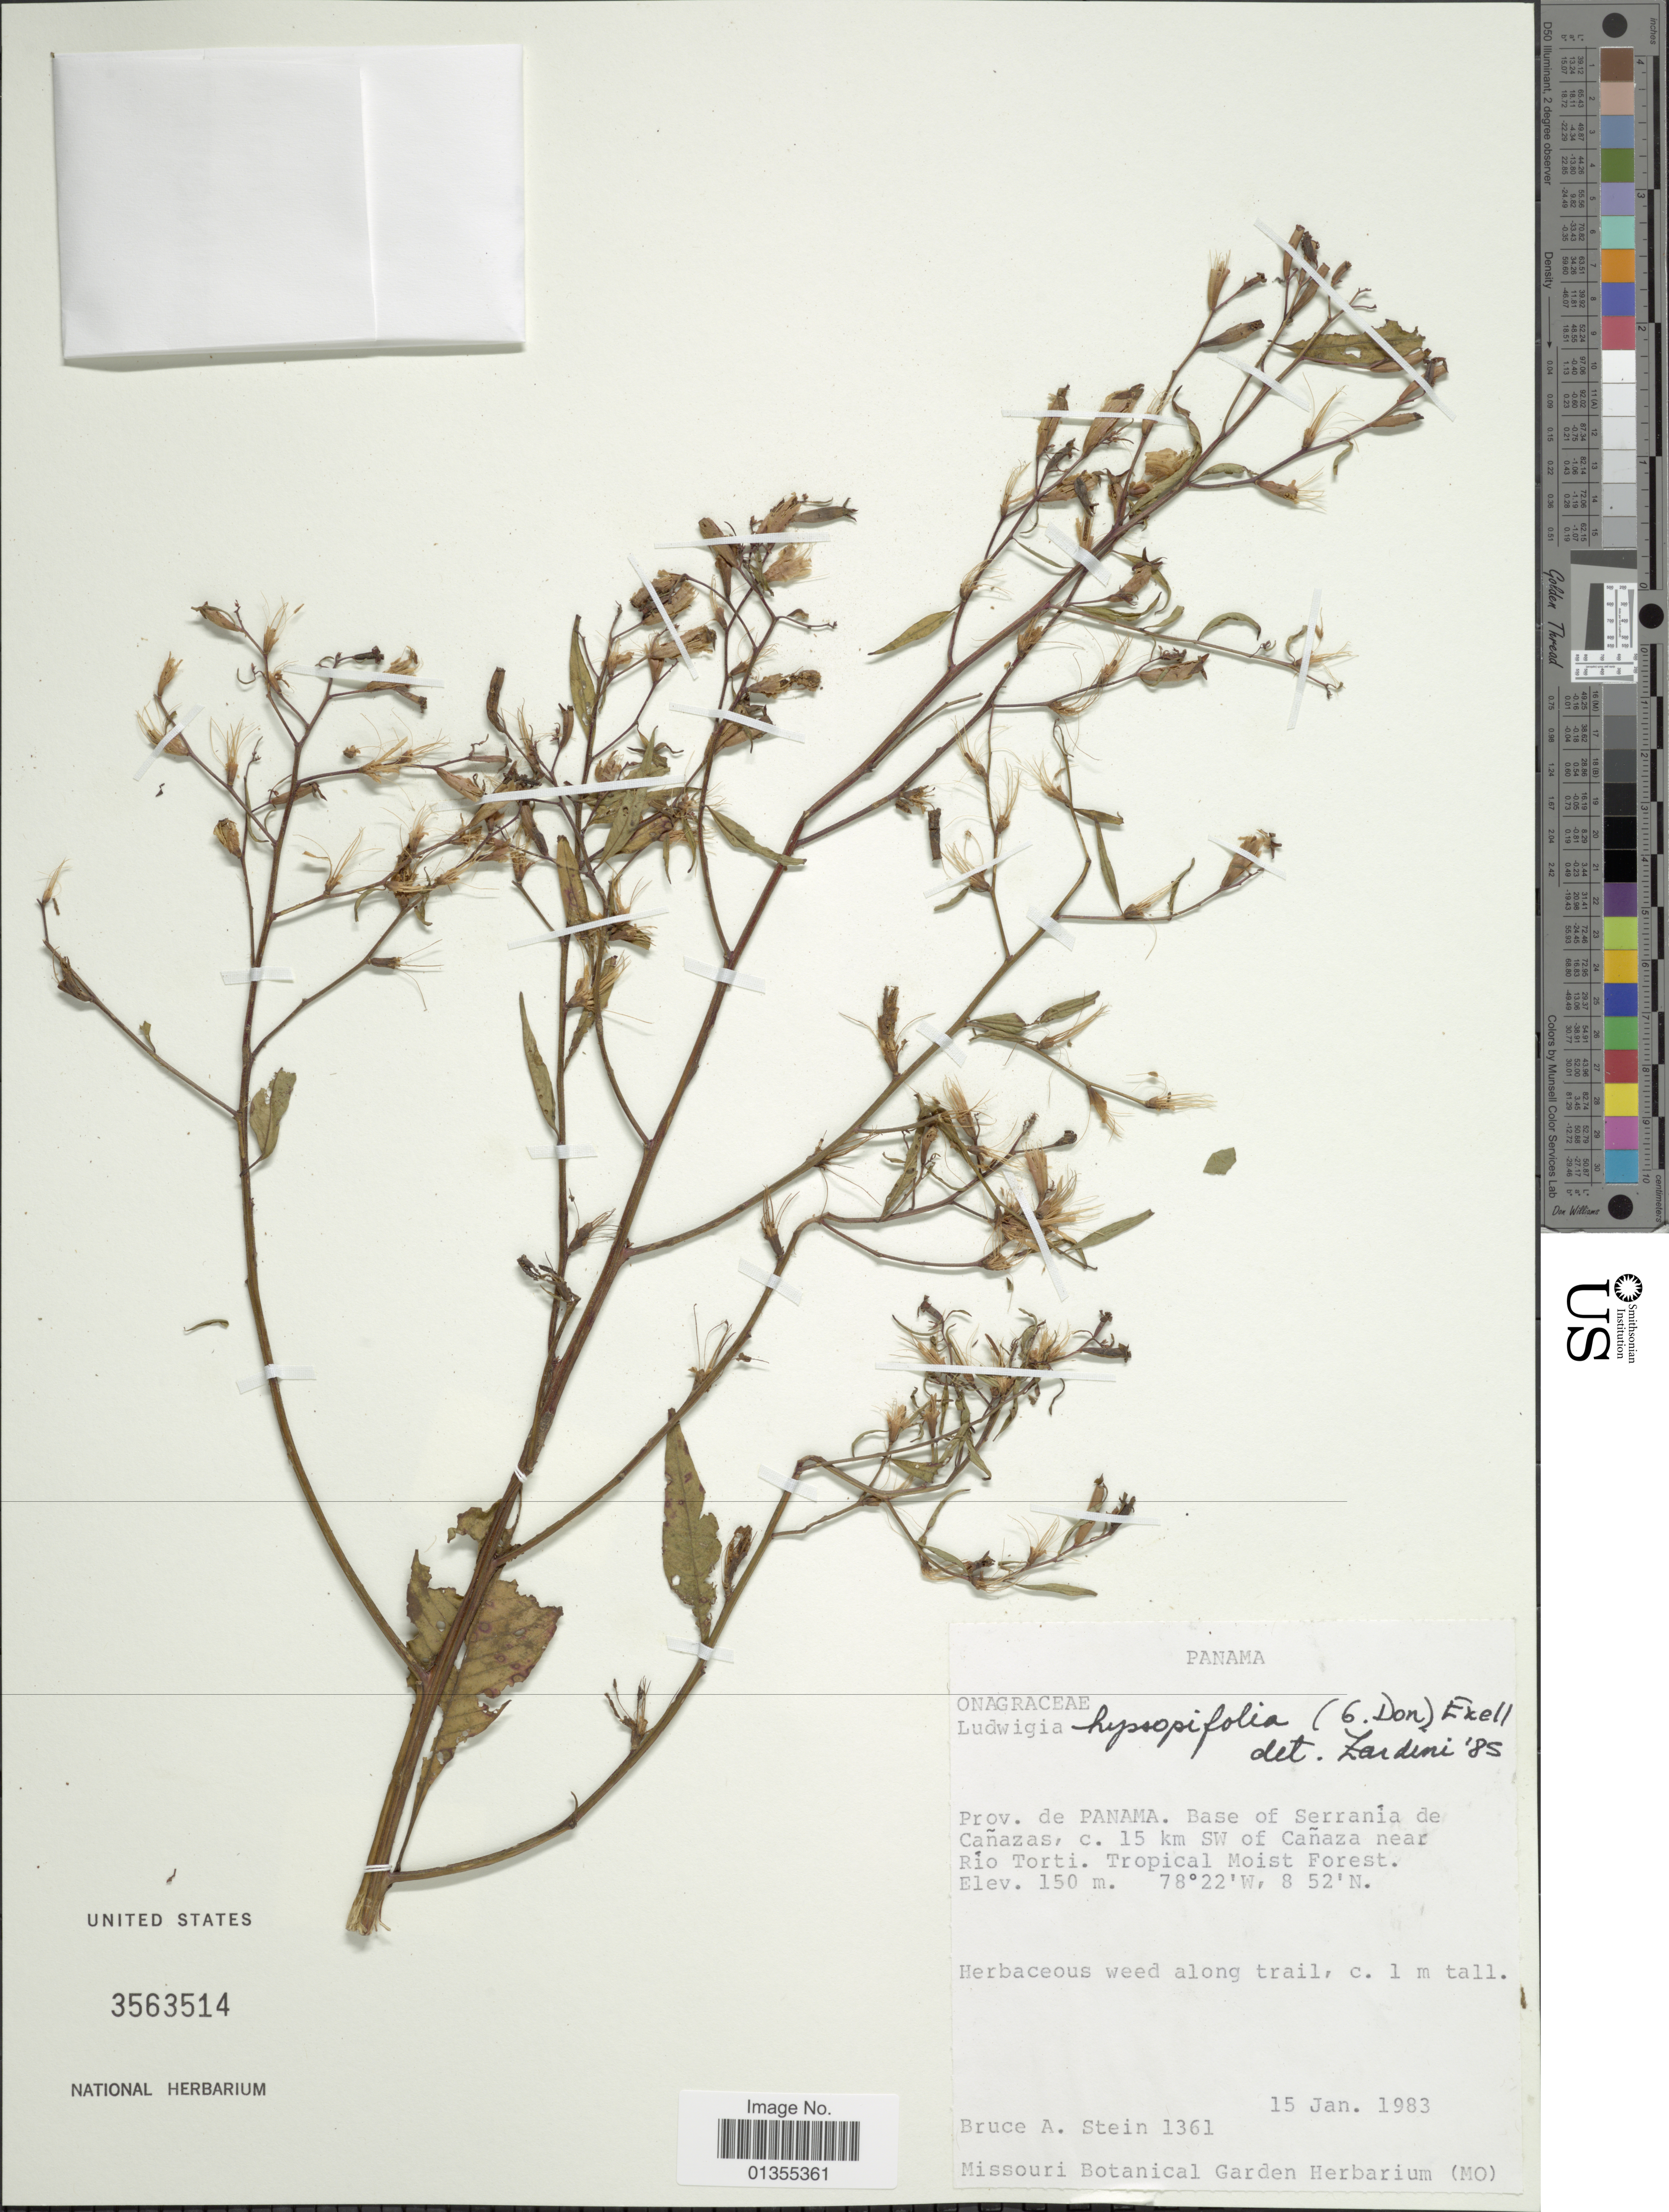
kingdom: Plantae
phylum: Tracheophyta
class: Magnoliopsida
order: Myrtales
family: Onagraceae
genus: Ludwigia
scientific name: Ludwigia hyssopifolia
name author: (G. Don) Exell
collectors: B. A. Stein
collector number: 1361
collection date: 1983-01-15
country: Panama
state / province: Panamá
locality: Prov. de Panama. Base of Serrania de Cañazas, c. 15 km SW of Cañaza near Rio Torti.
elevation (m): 150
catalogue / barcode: US 3563514